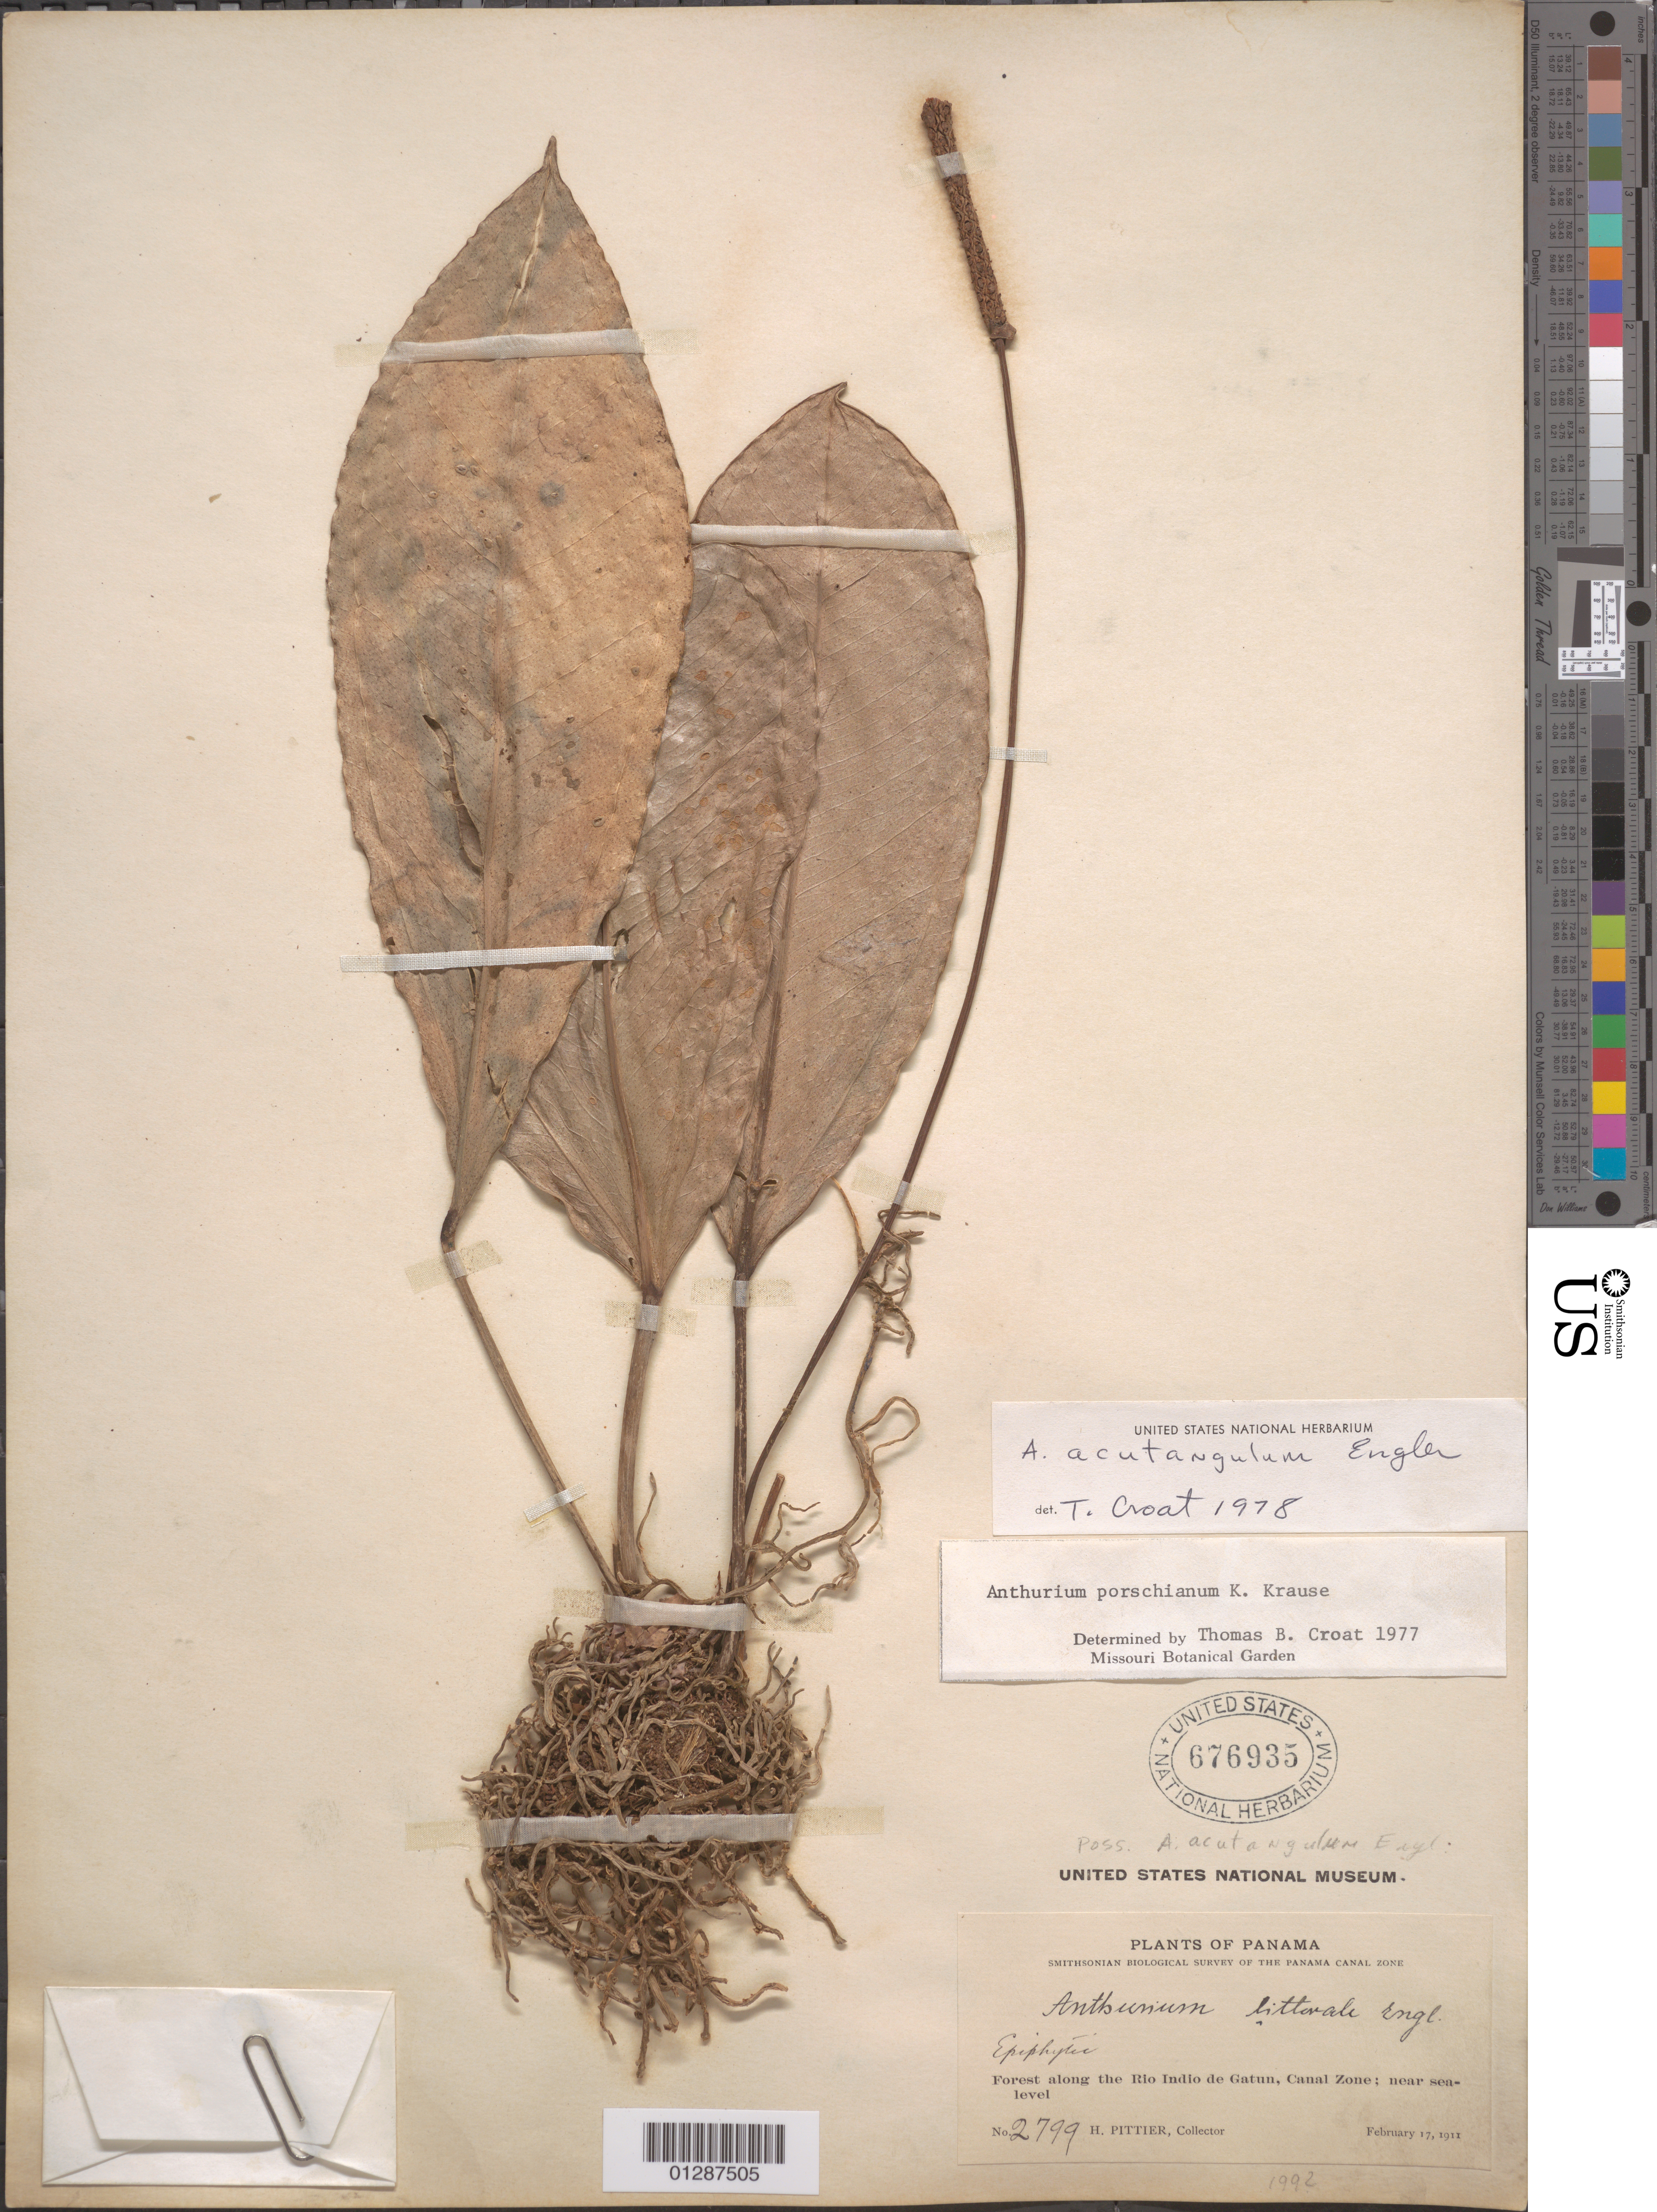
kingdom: Plantae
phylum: Tracheophyta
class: Liliopsida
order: Alismatales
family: Araceae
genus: Anthurium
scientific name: Anthurium acutangulum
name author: Engl.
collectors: H. F. Pittier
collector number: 2799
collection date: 1911-02-17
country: Panama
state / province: Colón / Panamá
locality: The Panama Canal Zone. Forest along the Rio Indio de Gatun, Canal Zone.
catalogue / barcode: US 676935